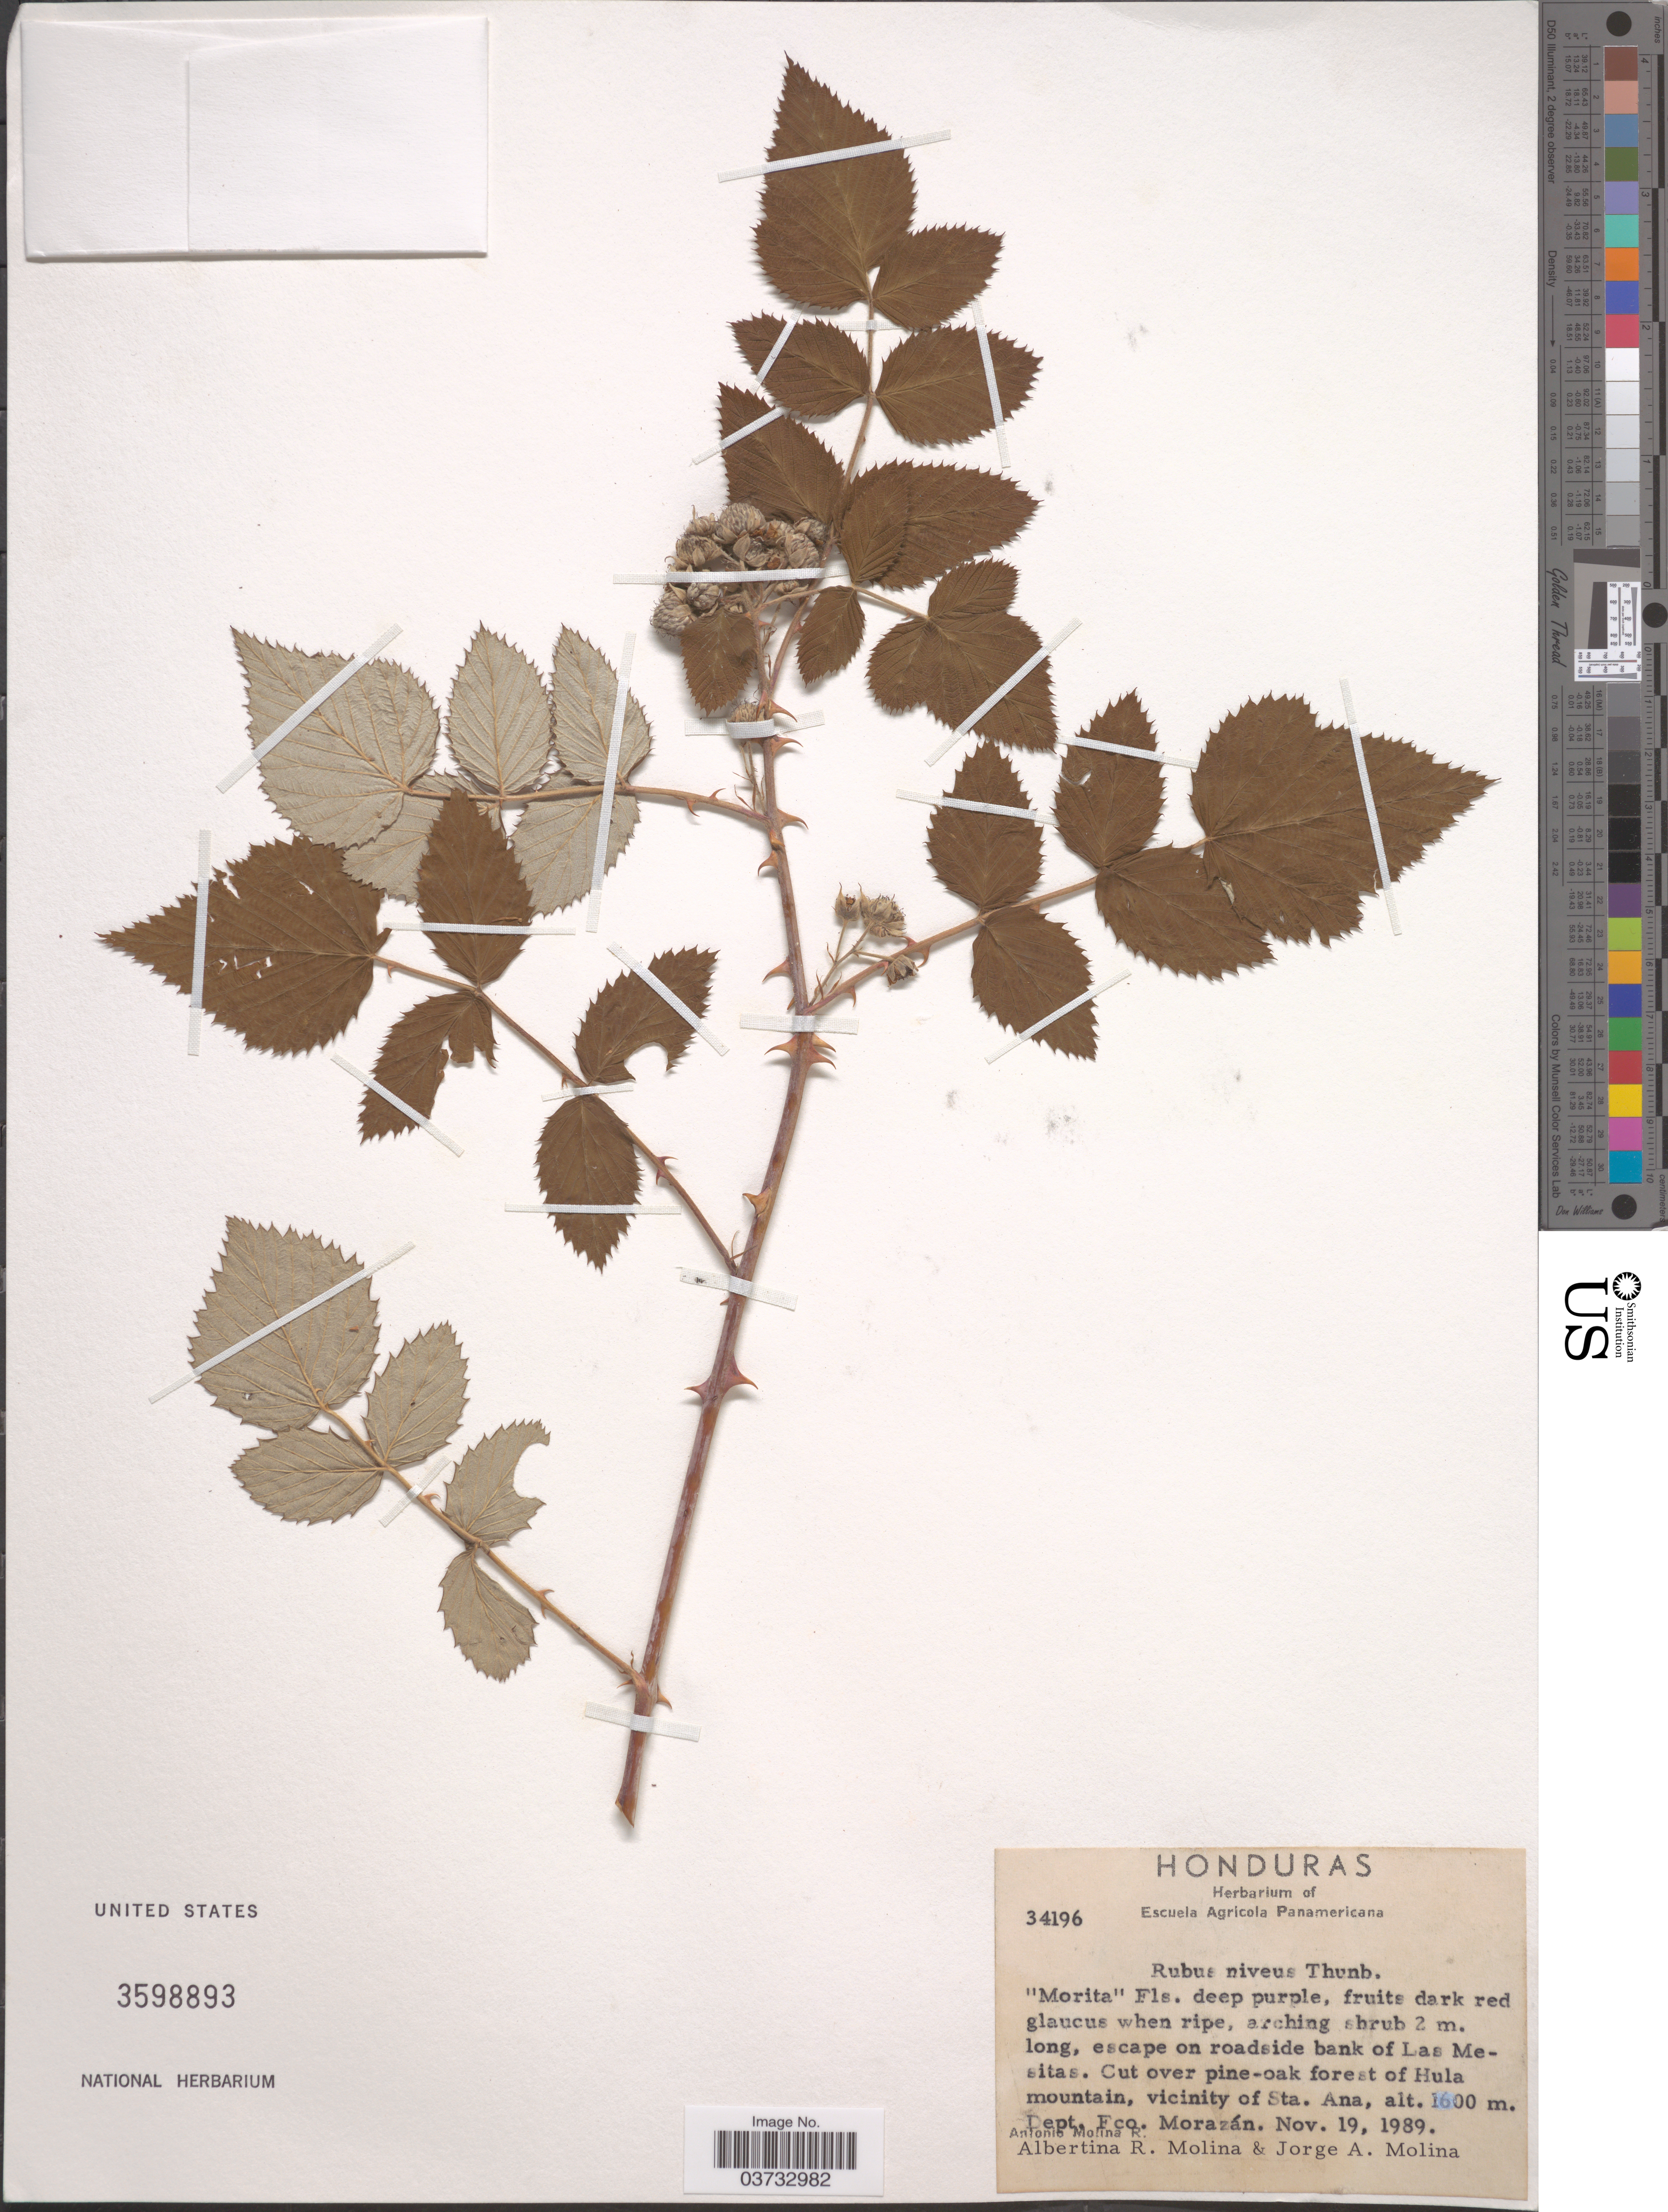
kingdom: Plantae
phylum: Tracheophyta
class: Magnoliopsida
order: Rosales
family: Rosaceae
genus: Rubus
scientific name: Rubus niveus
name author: Thunb.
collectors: A. Molina R., A. R. Molina & J. A. Molina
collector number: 34196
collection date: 1989-11-19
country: Honduras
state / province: Fco. Morazán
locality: Escape on roadside bank of Las Mesitas. Cut over pine-oak forest of Hula mountain, vicinity of Sta. Ana, Dept. Fco. Morazán.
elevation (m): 1600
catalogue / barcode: US 3598893